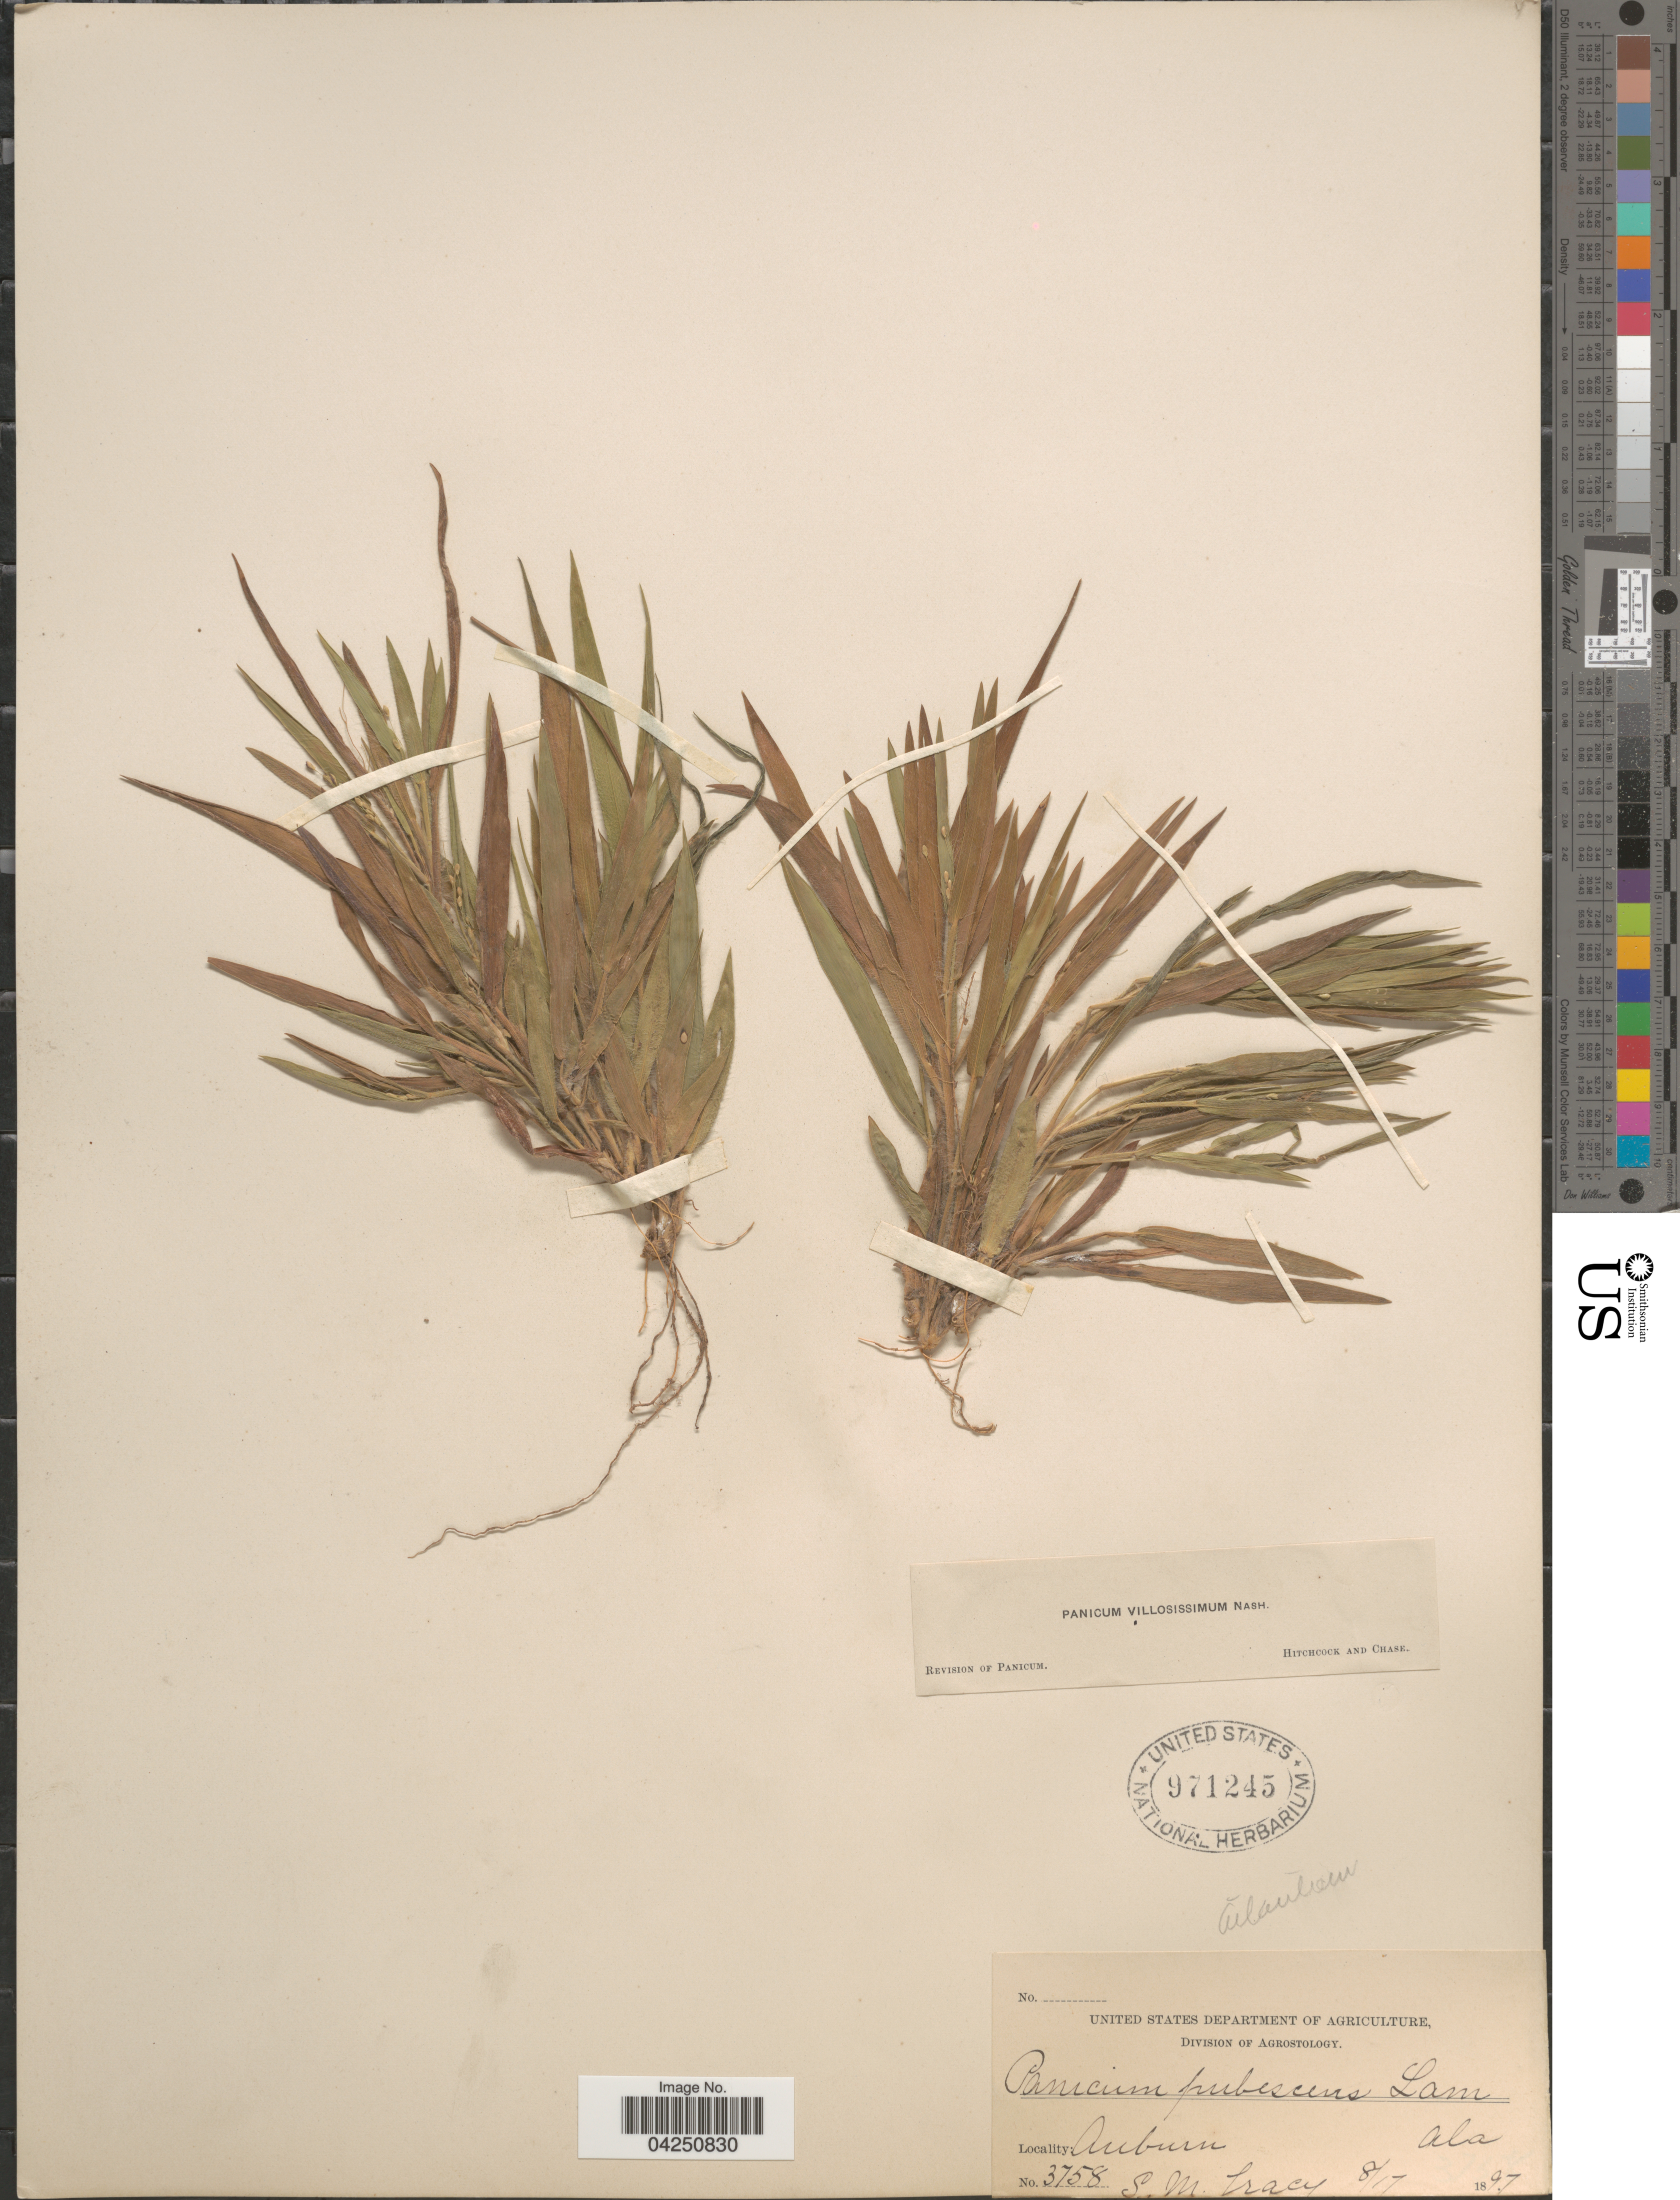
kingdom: Plantae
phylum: Tracheophyta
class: Liliopsida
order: Poales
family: Poaceae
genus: Dichanthelium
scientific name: Dichanthelium acuminatum var. acuminatum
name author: (Sw.) Gould & C.A. Clark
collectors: S. M. Tracy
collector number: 3758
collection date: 1897-08-17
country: United States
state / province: Alabama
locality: Auburn.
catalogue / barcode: US 971245